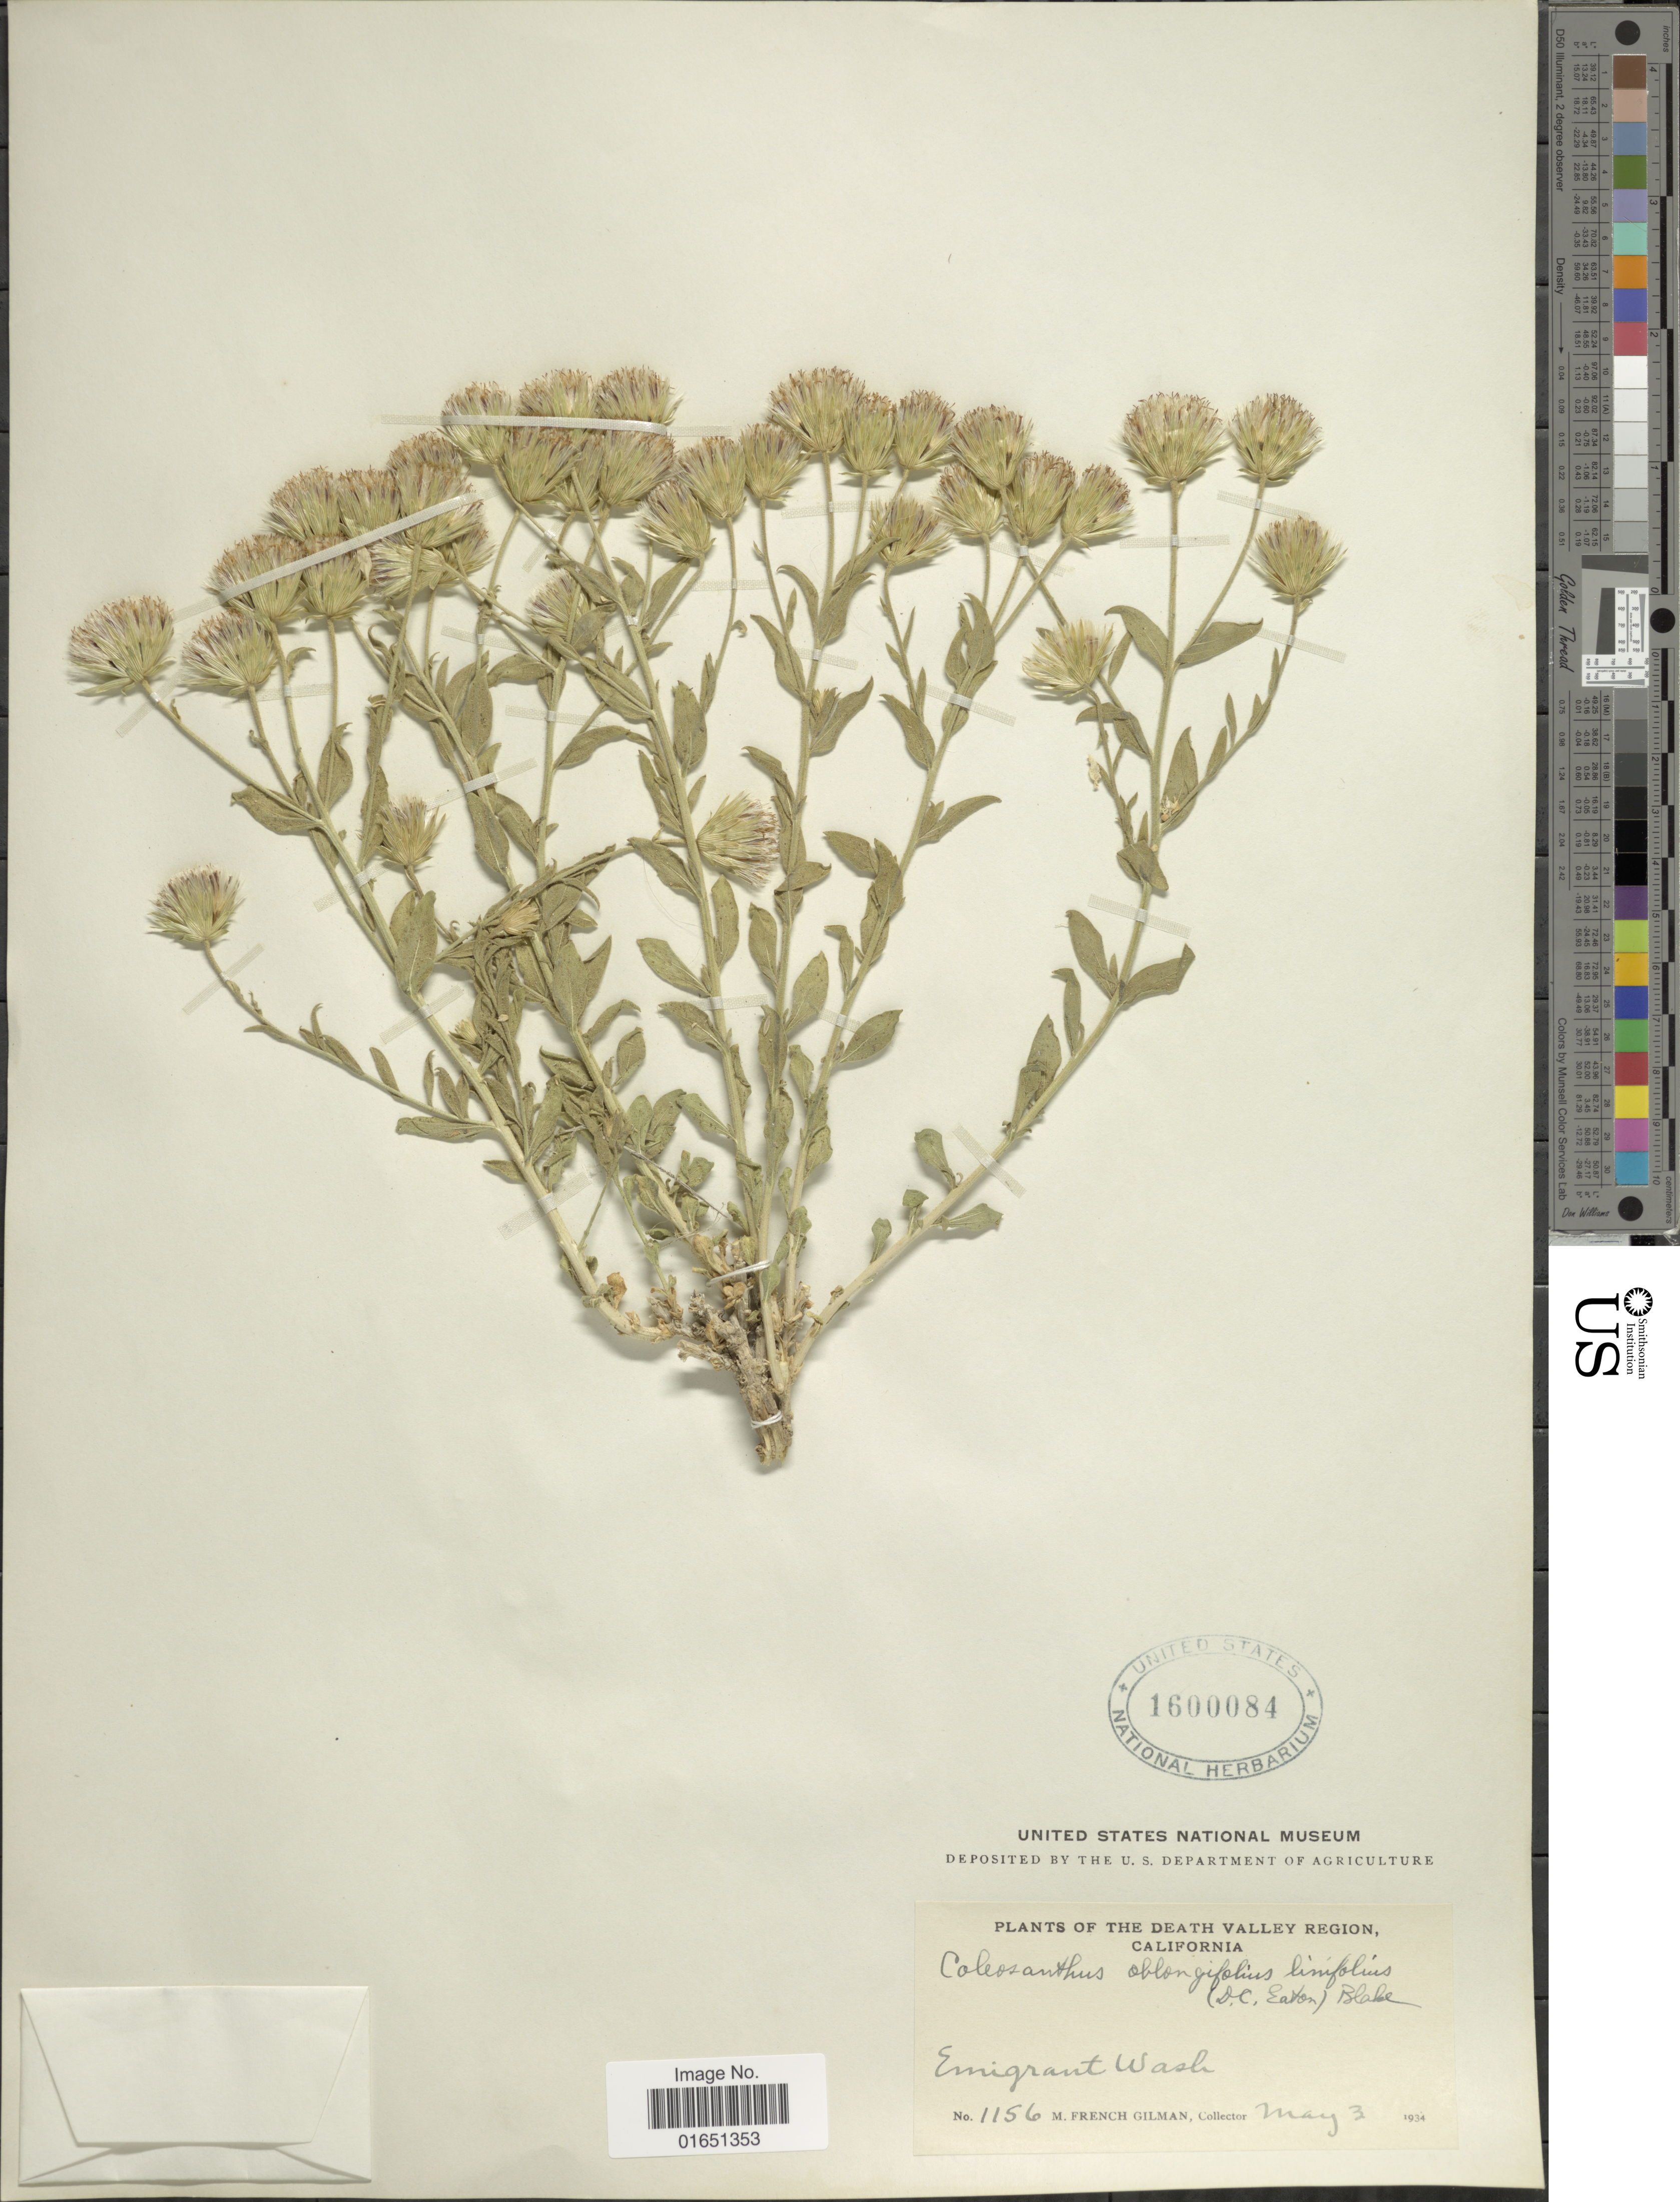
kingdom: Plantae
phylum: Tracheophyta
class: Magnoliopsida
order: Asterales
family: Asteraceae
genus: Brickellia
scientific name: Brickellia oblongifolia var. linifolia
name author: (D.C. Eaton) B.L. Rob.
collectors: M. F. Gilman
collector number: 1156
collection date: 1934-05-03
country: United States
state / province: California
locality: The Death Valley Region, Emigrant Wash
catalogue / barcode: US 1600084